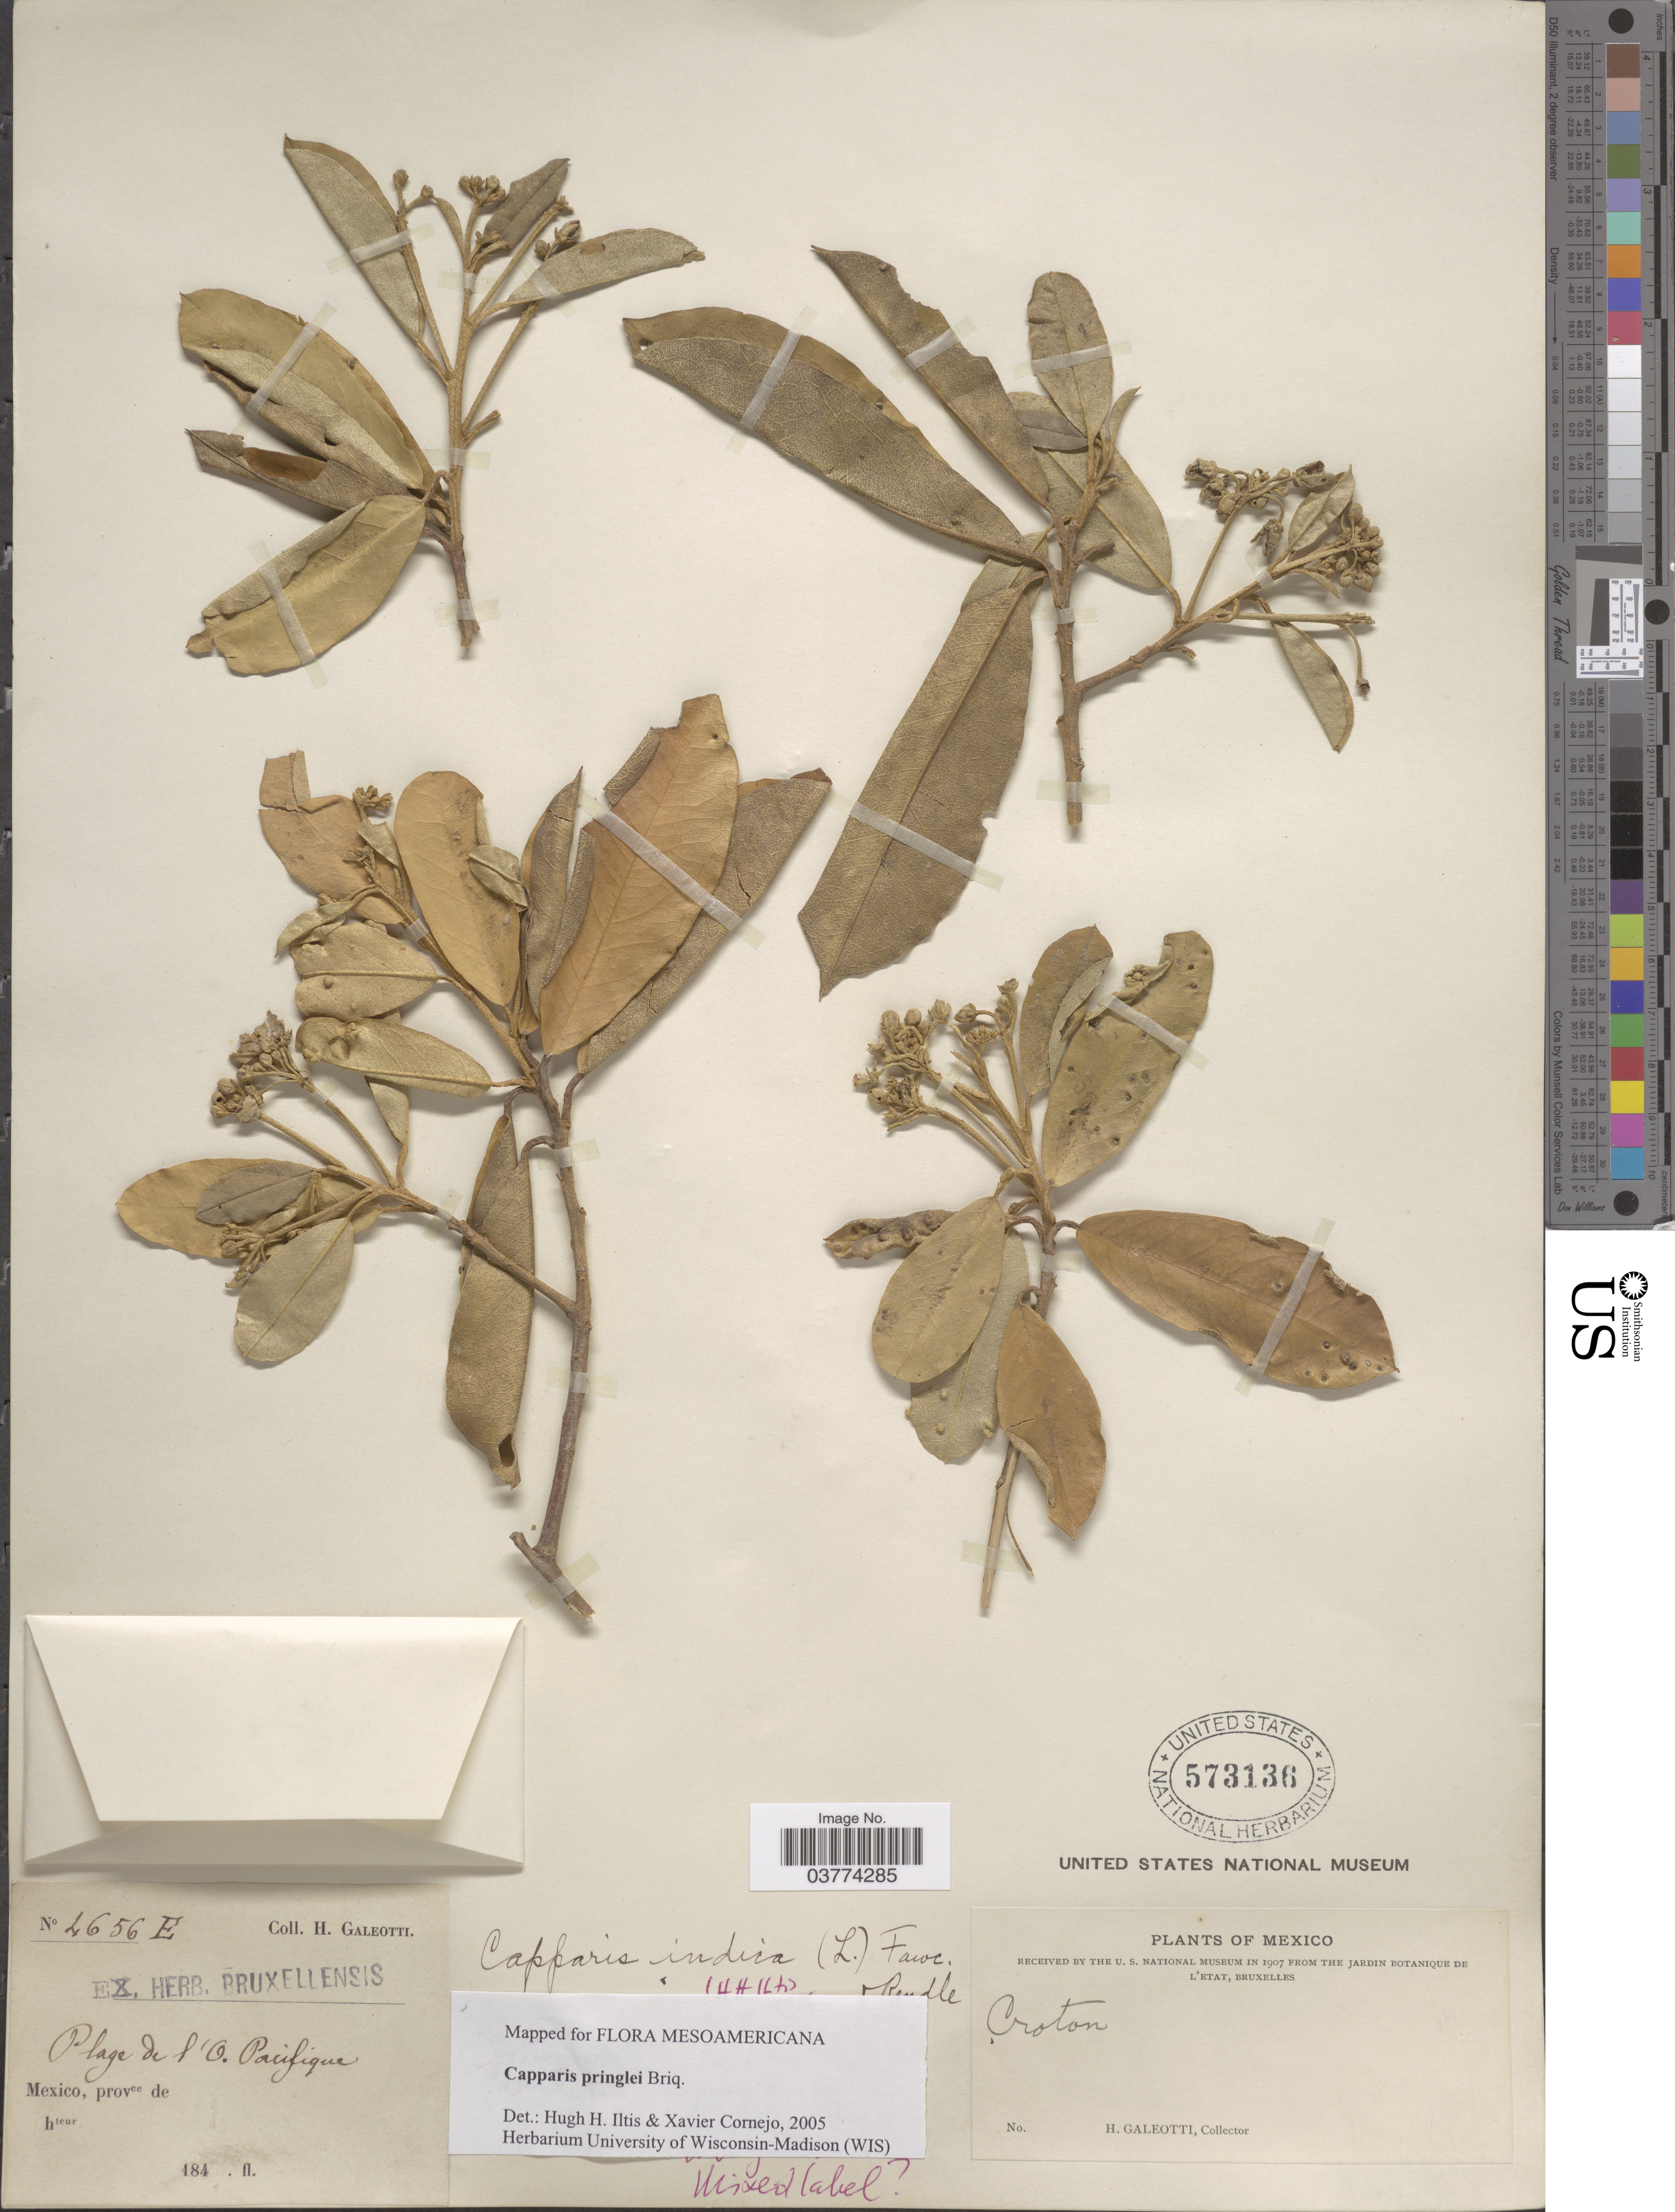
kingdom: Plantae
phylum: Tracheophyta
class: Magnoliopsida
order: Brassicales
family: Capparaceae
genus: Quadrella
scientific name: Quadrella pringlei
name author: (Briq.) Iltis & Cornejo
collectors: H. G. Galeotti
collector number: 4656E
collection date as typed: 184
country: Mexico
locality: Plage du l'O. Pacifique.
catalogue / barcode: US 573136